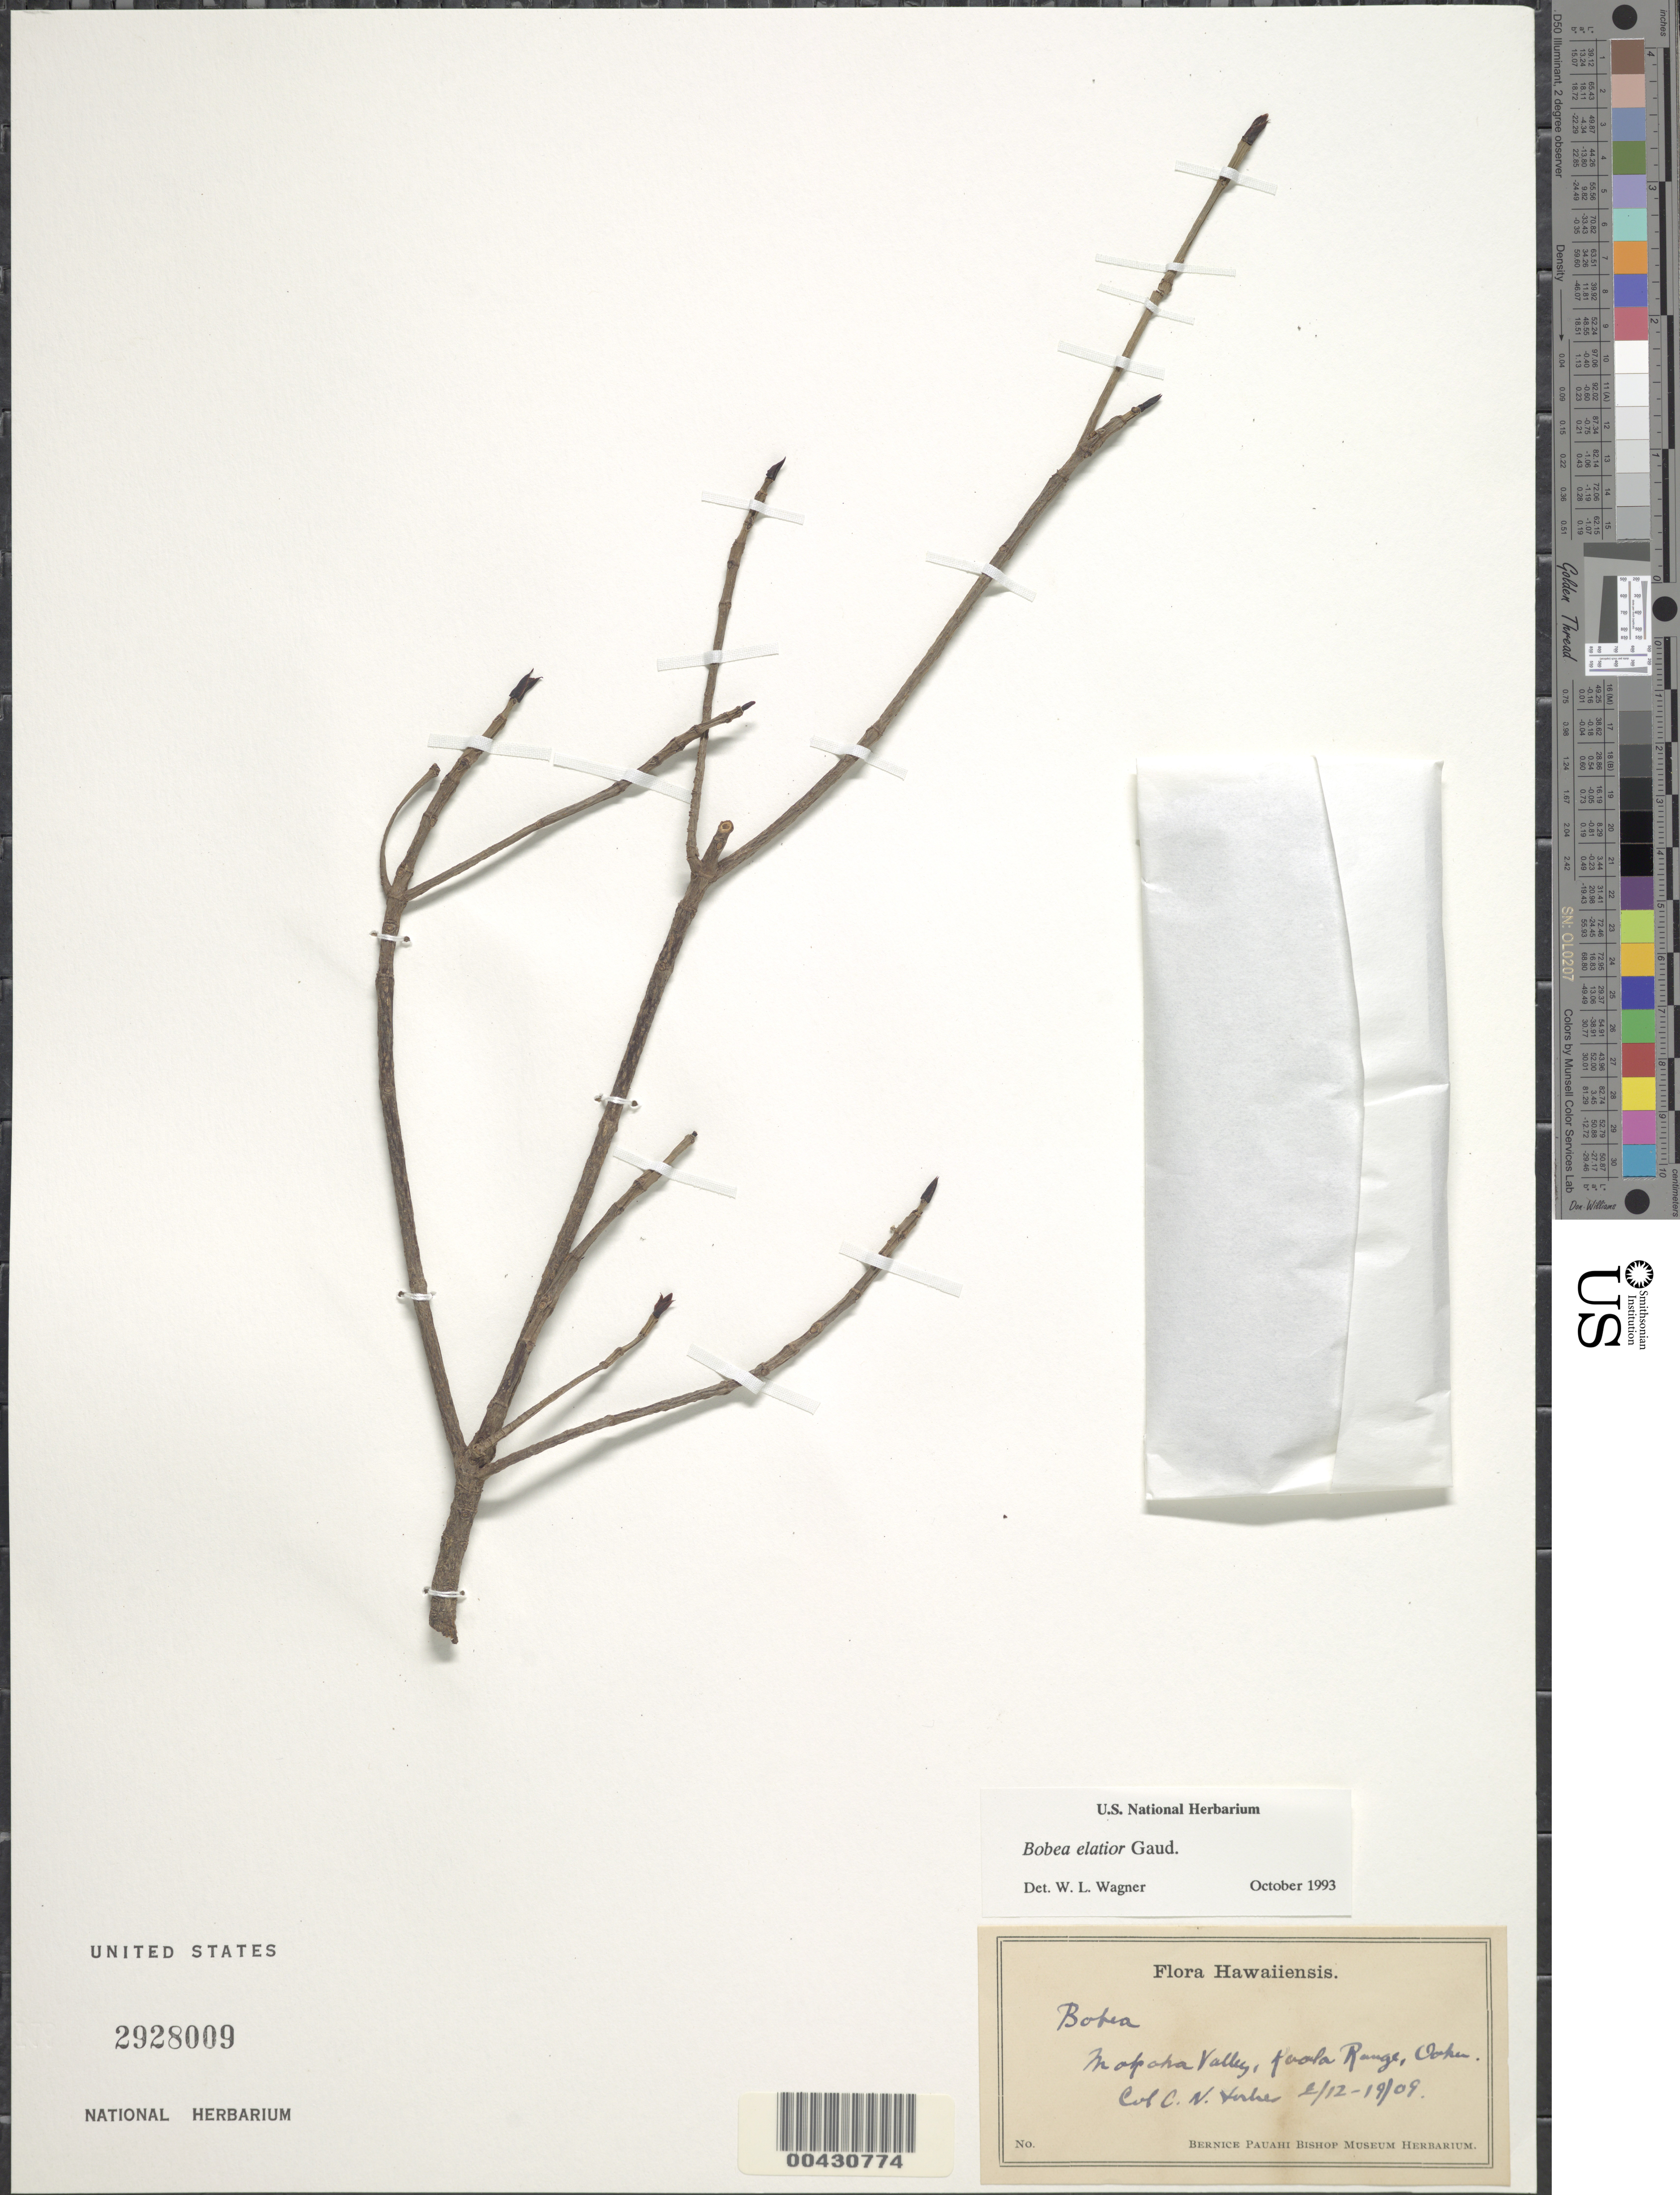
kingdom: Plantae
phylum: Tracheophyta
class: Magnoliopsida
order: Gentianales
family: Rubiaceae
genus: Bobea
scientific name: Bobea elatior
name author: Gaudich.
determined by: Wagner, W. L., (BOT), Smithsonian Institution - National Museum of Natural History (UNITED STATES)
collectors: C. N. Forbes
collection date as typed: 12 Feb 1909 to 19 Feb 1909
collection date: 1909-02-12/1909-02-19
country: United States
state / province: Hawaii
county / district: Honolulu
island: Oahu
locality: Waianae Mts., Makaha Valley, Kaala Range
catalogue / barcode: US 2928009